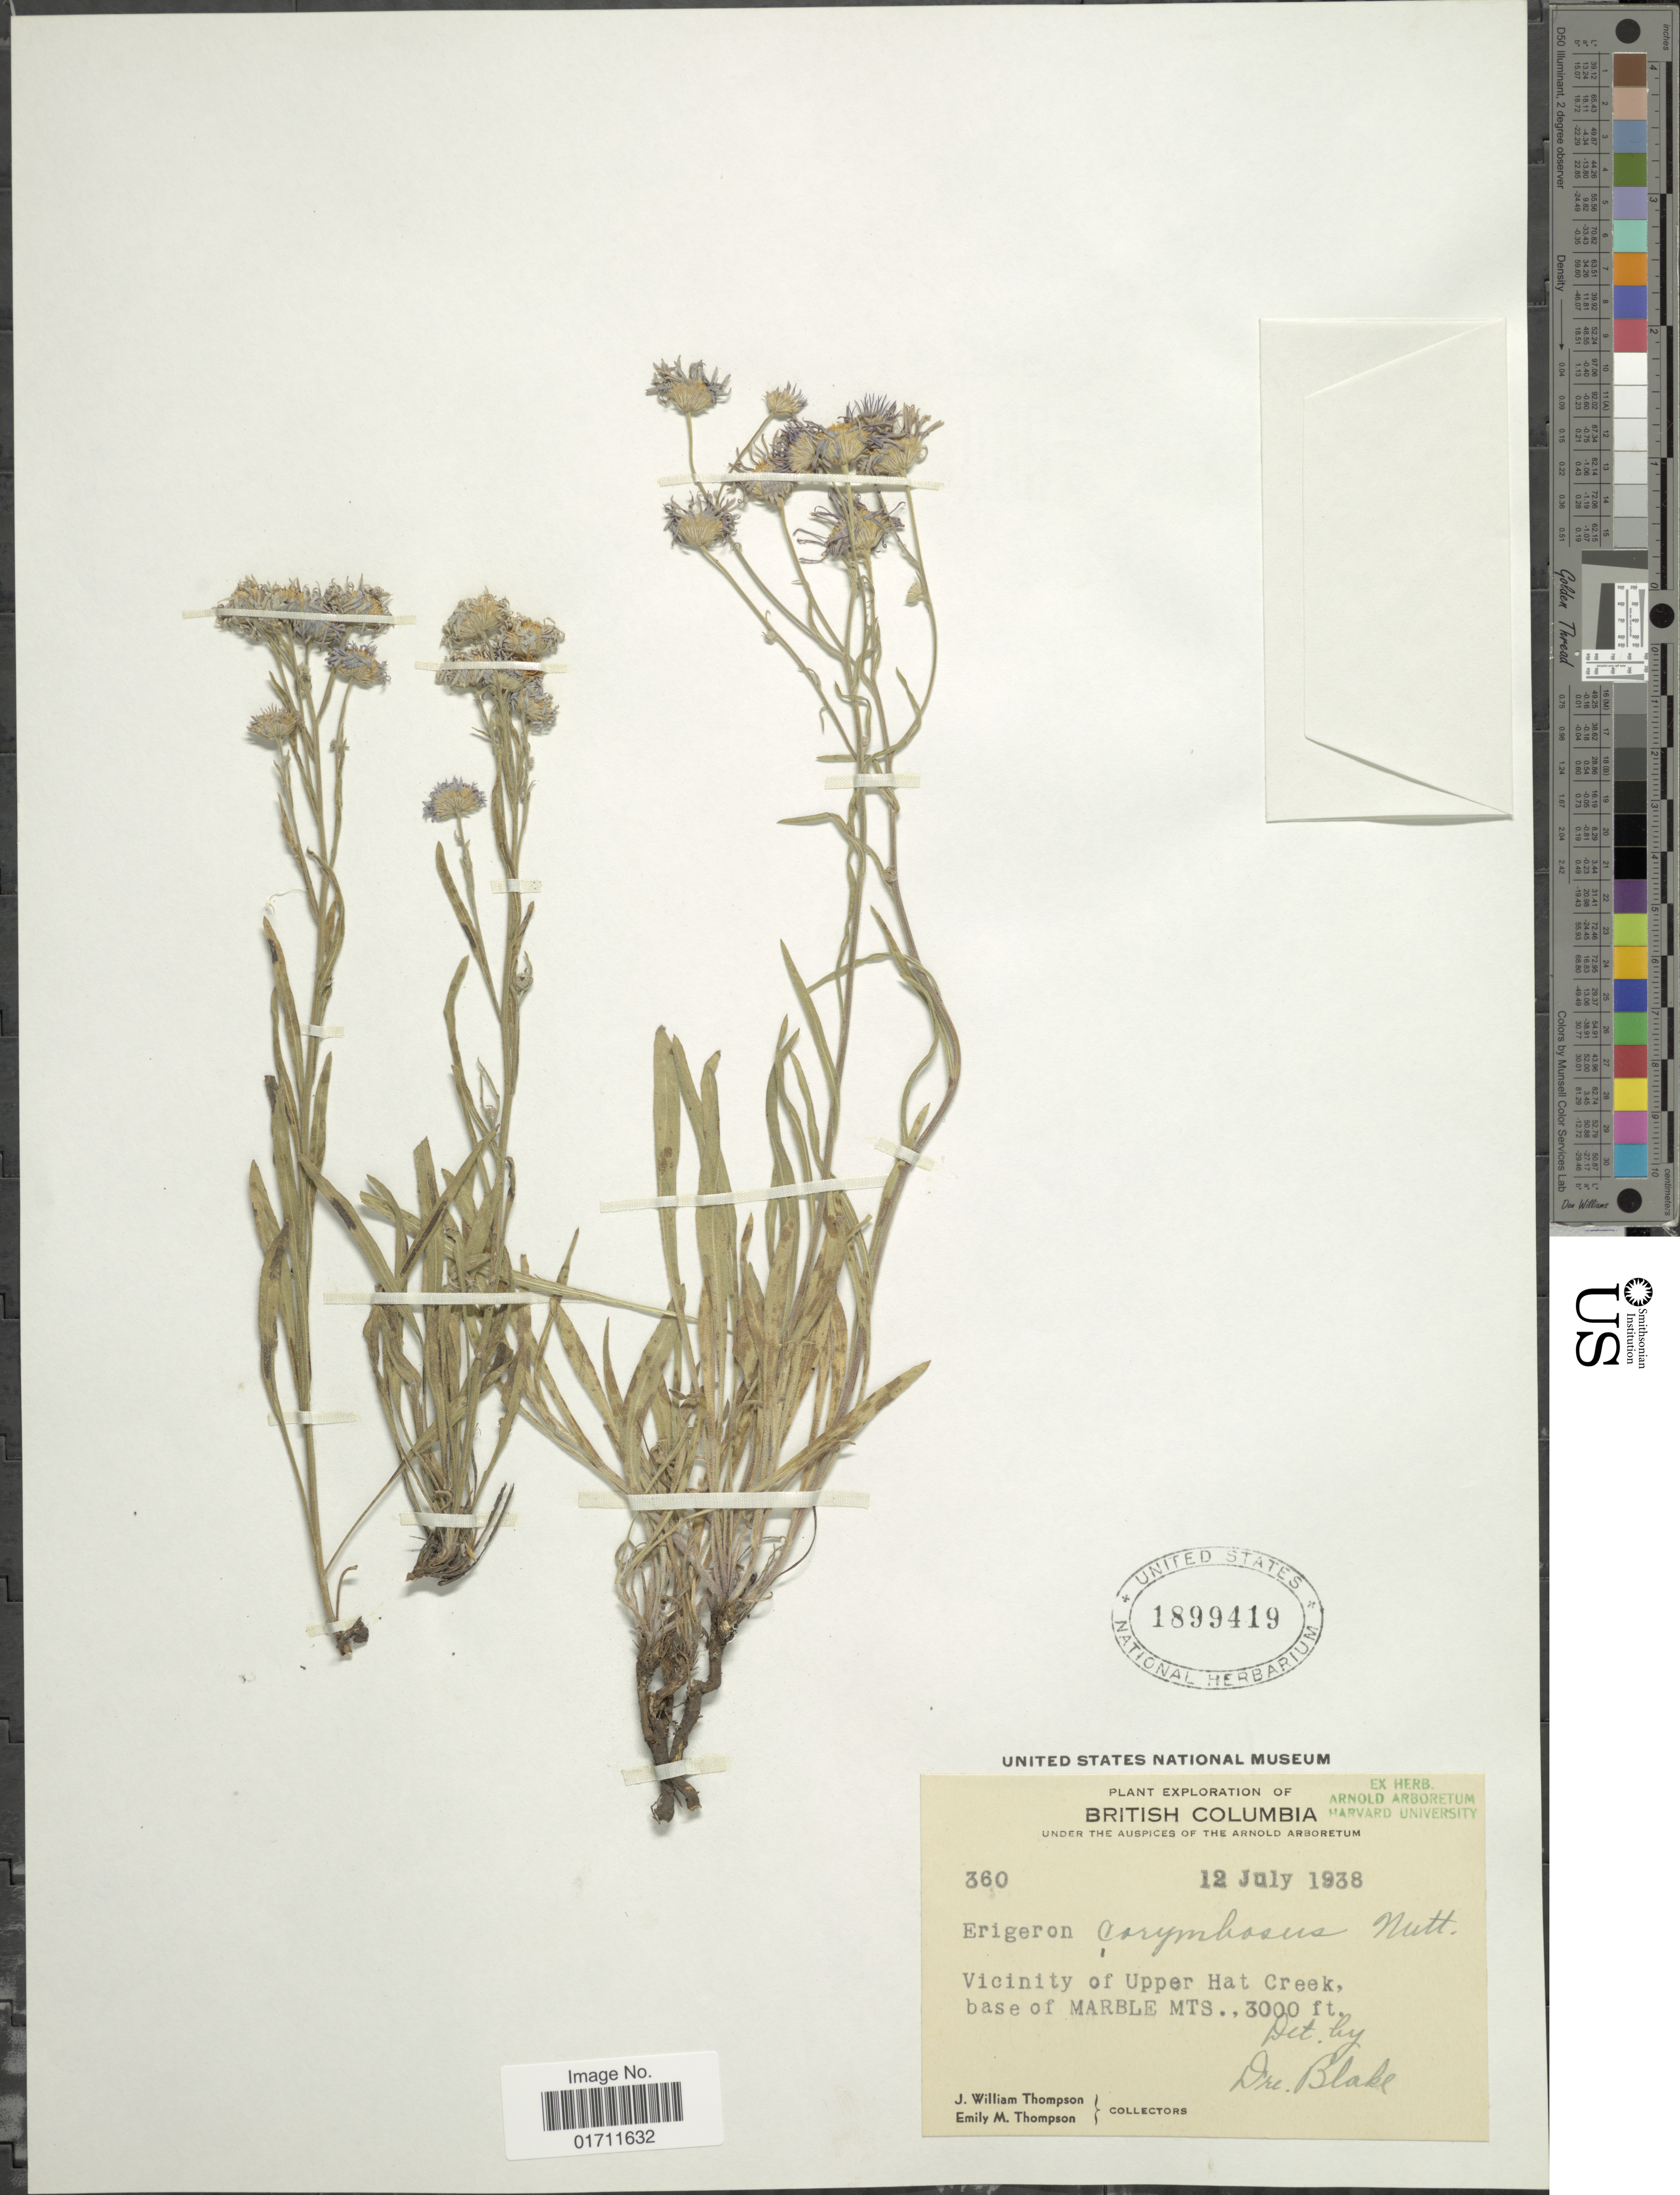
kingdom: Plantae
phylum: Tracheophyta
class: Magnoliopsida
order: Asterales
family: Asteraceae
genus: Erigeron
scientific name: Erigeron corymbosus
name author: Nutt.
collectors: J. W. Thompson & E. M. Thompson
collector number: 360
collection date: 1935-07-12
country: Canada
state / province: British Columbia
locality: Vicinity of Upper Hat Creek, base of marble Mts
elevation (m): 914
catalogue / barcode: US 1899419